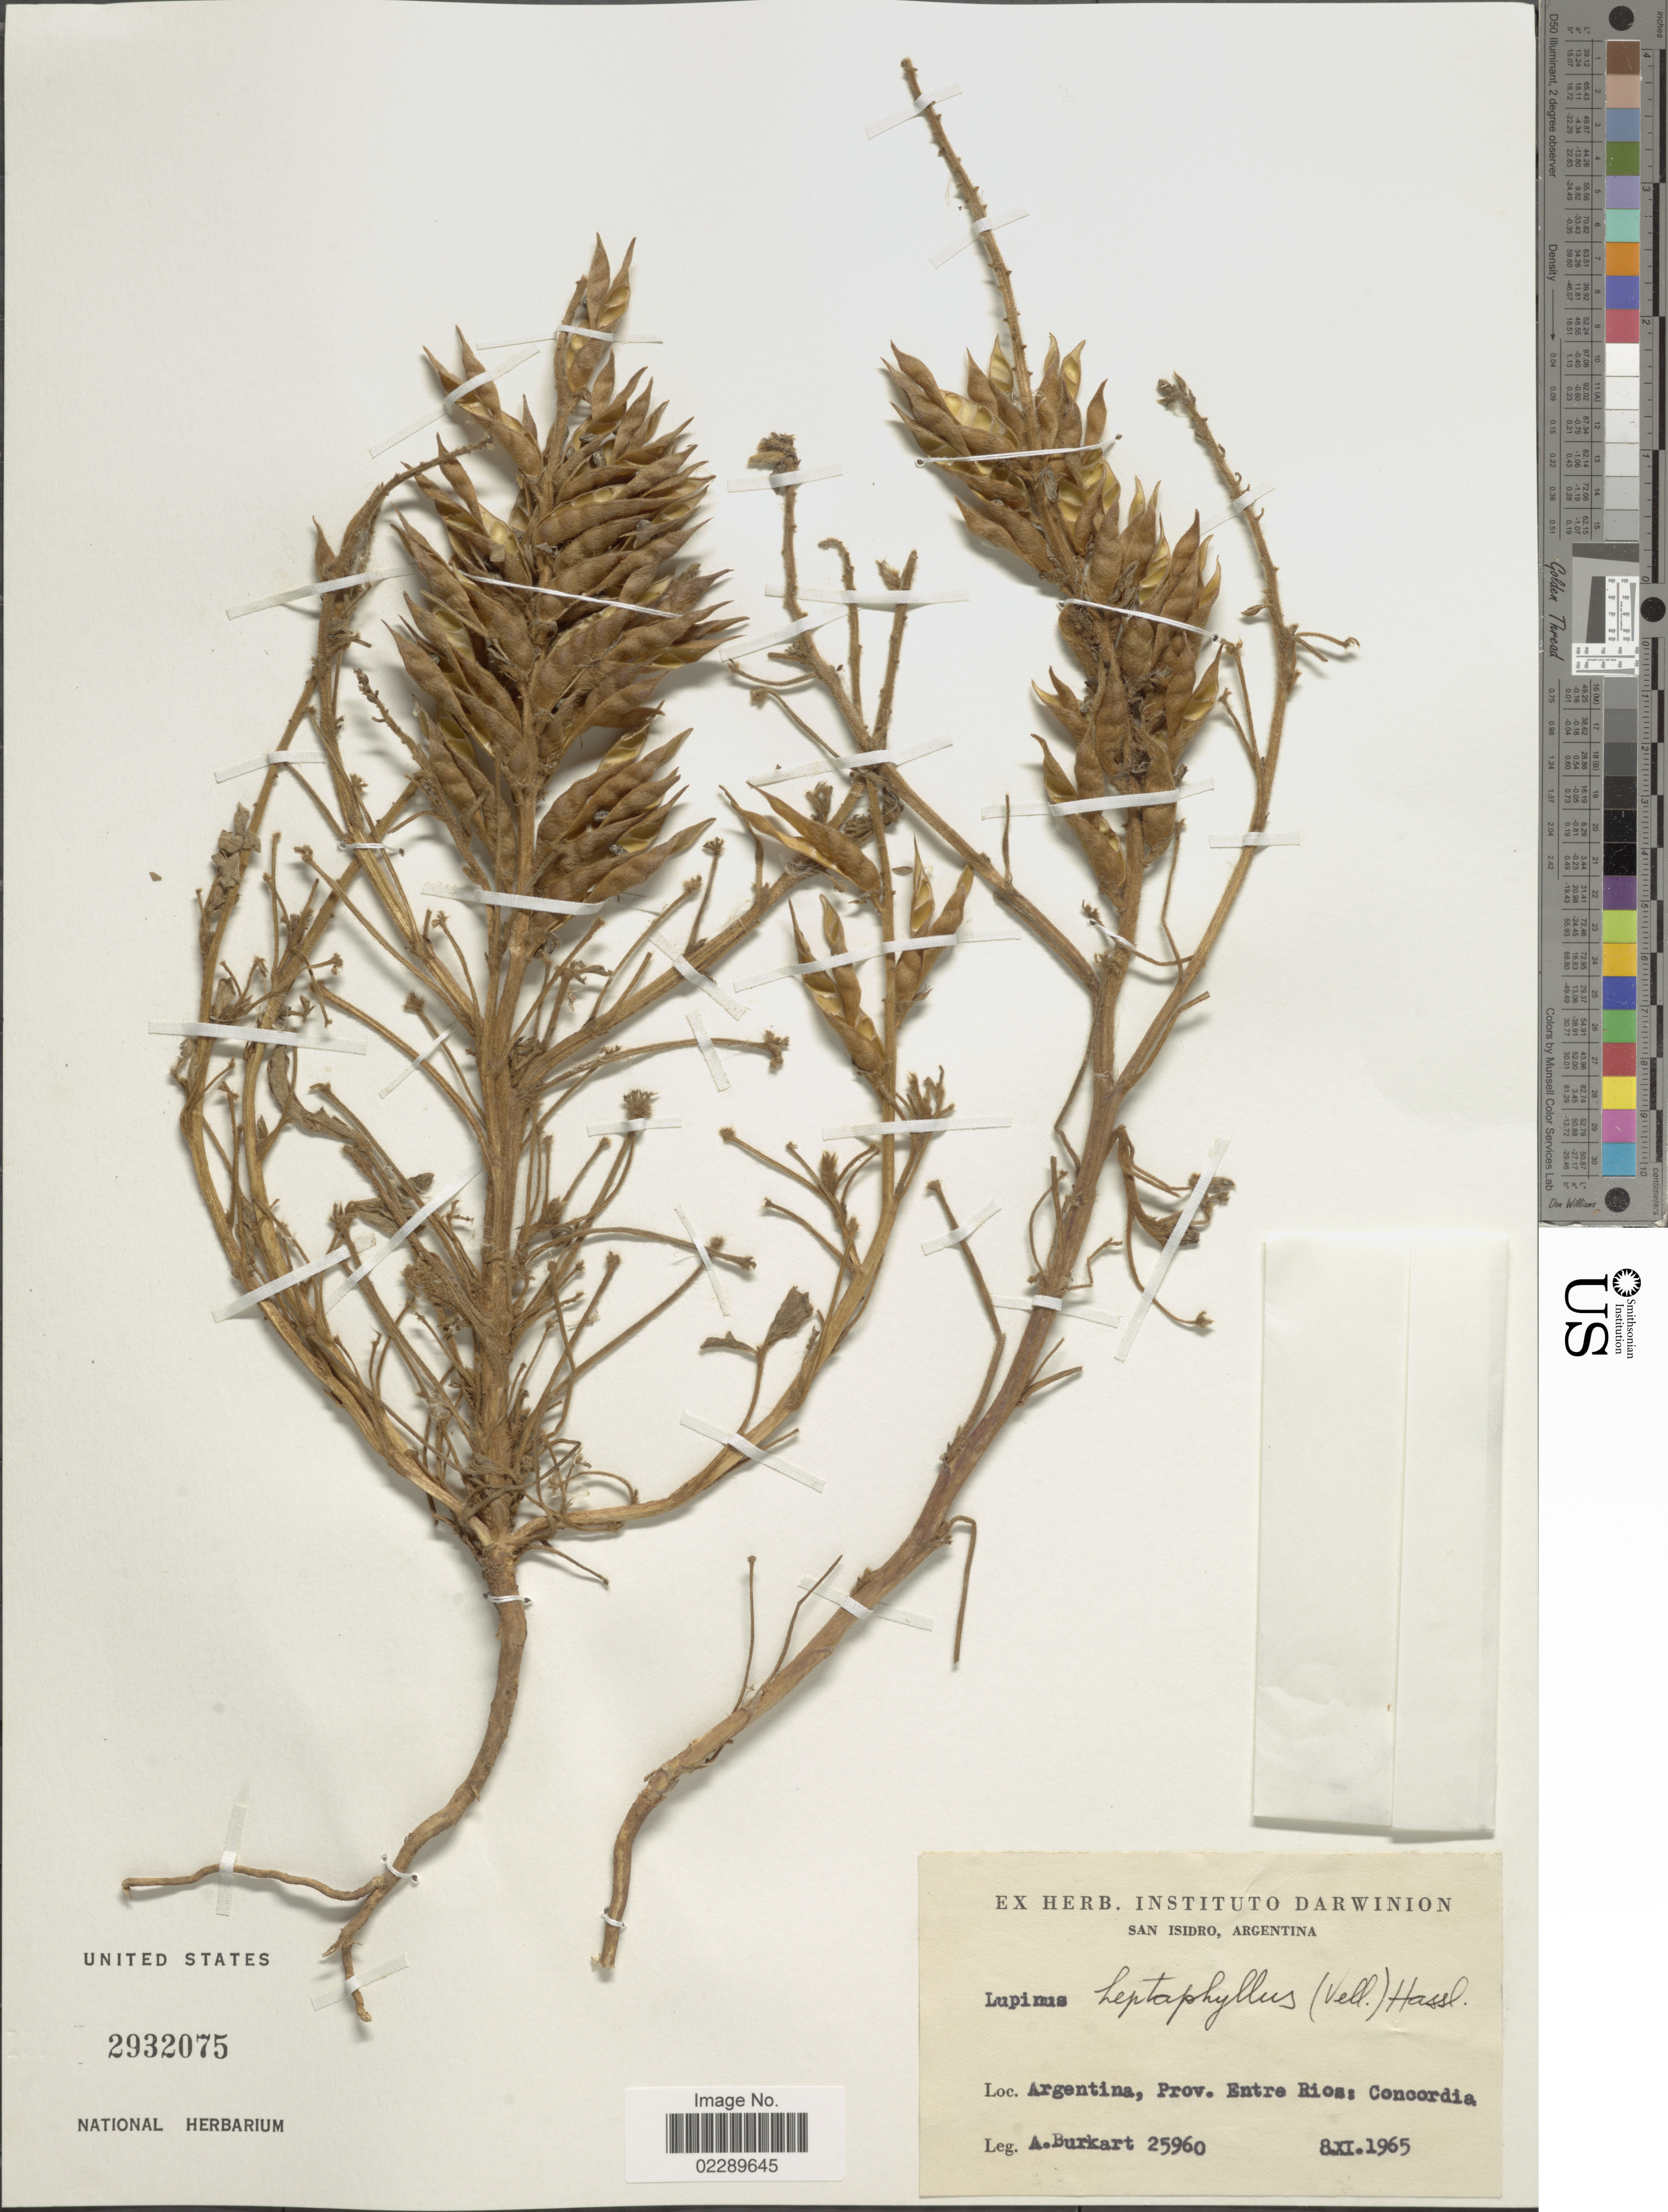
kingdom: Plantae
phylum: Tracheophyta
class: Magnoliopsida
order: Fabales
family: Fabaceae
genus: Lupinus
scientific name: Lupinus gibertianus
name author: C.P. Sm.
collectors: A. E. Burkart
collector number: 25960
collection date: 1965-11-08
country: Argentina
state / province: Entre Rios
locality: Argentina, Prov. Entre Rios: Concordia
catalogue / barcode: US 2932075